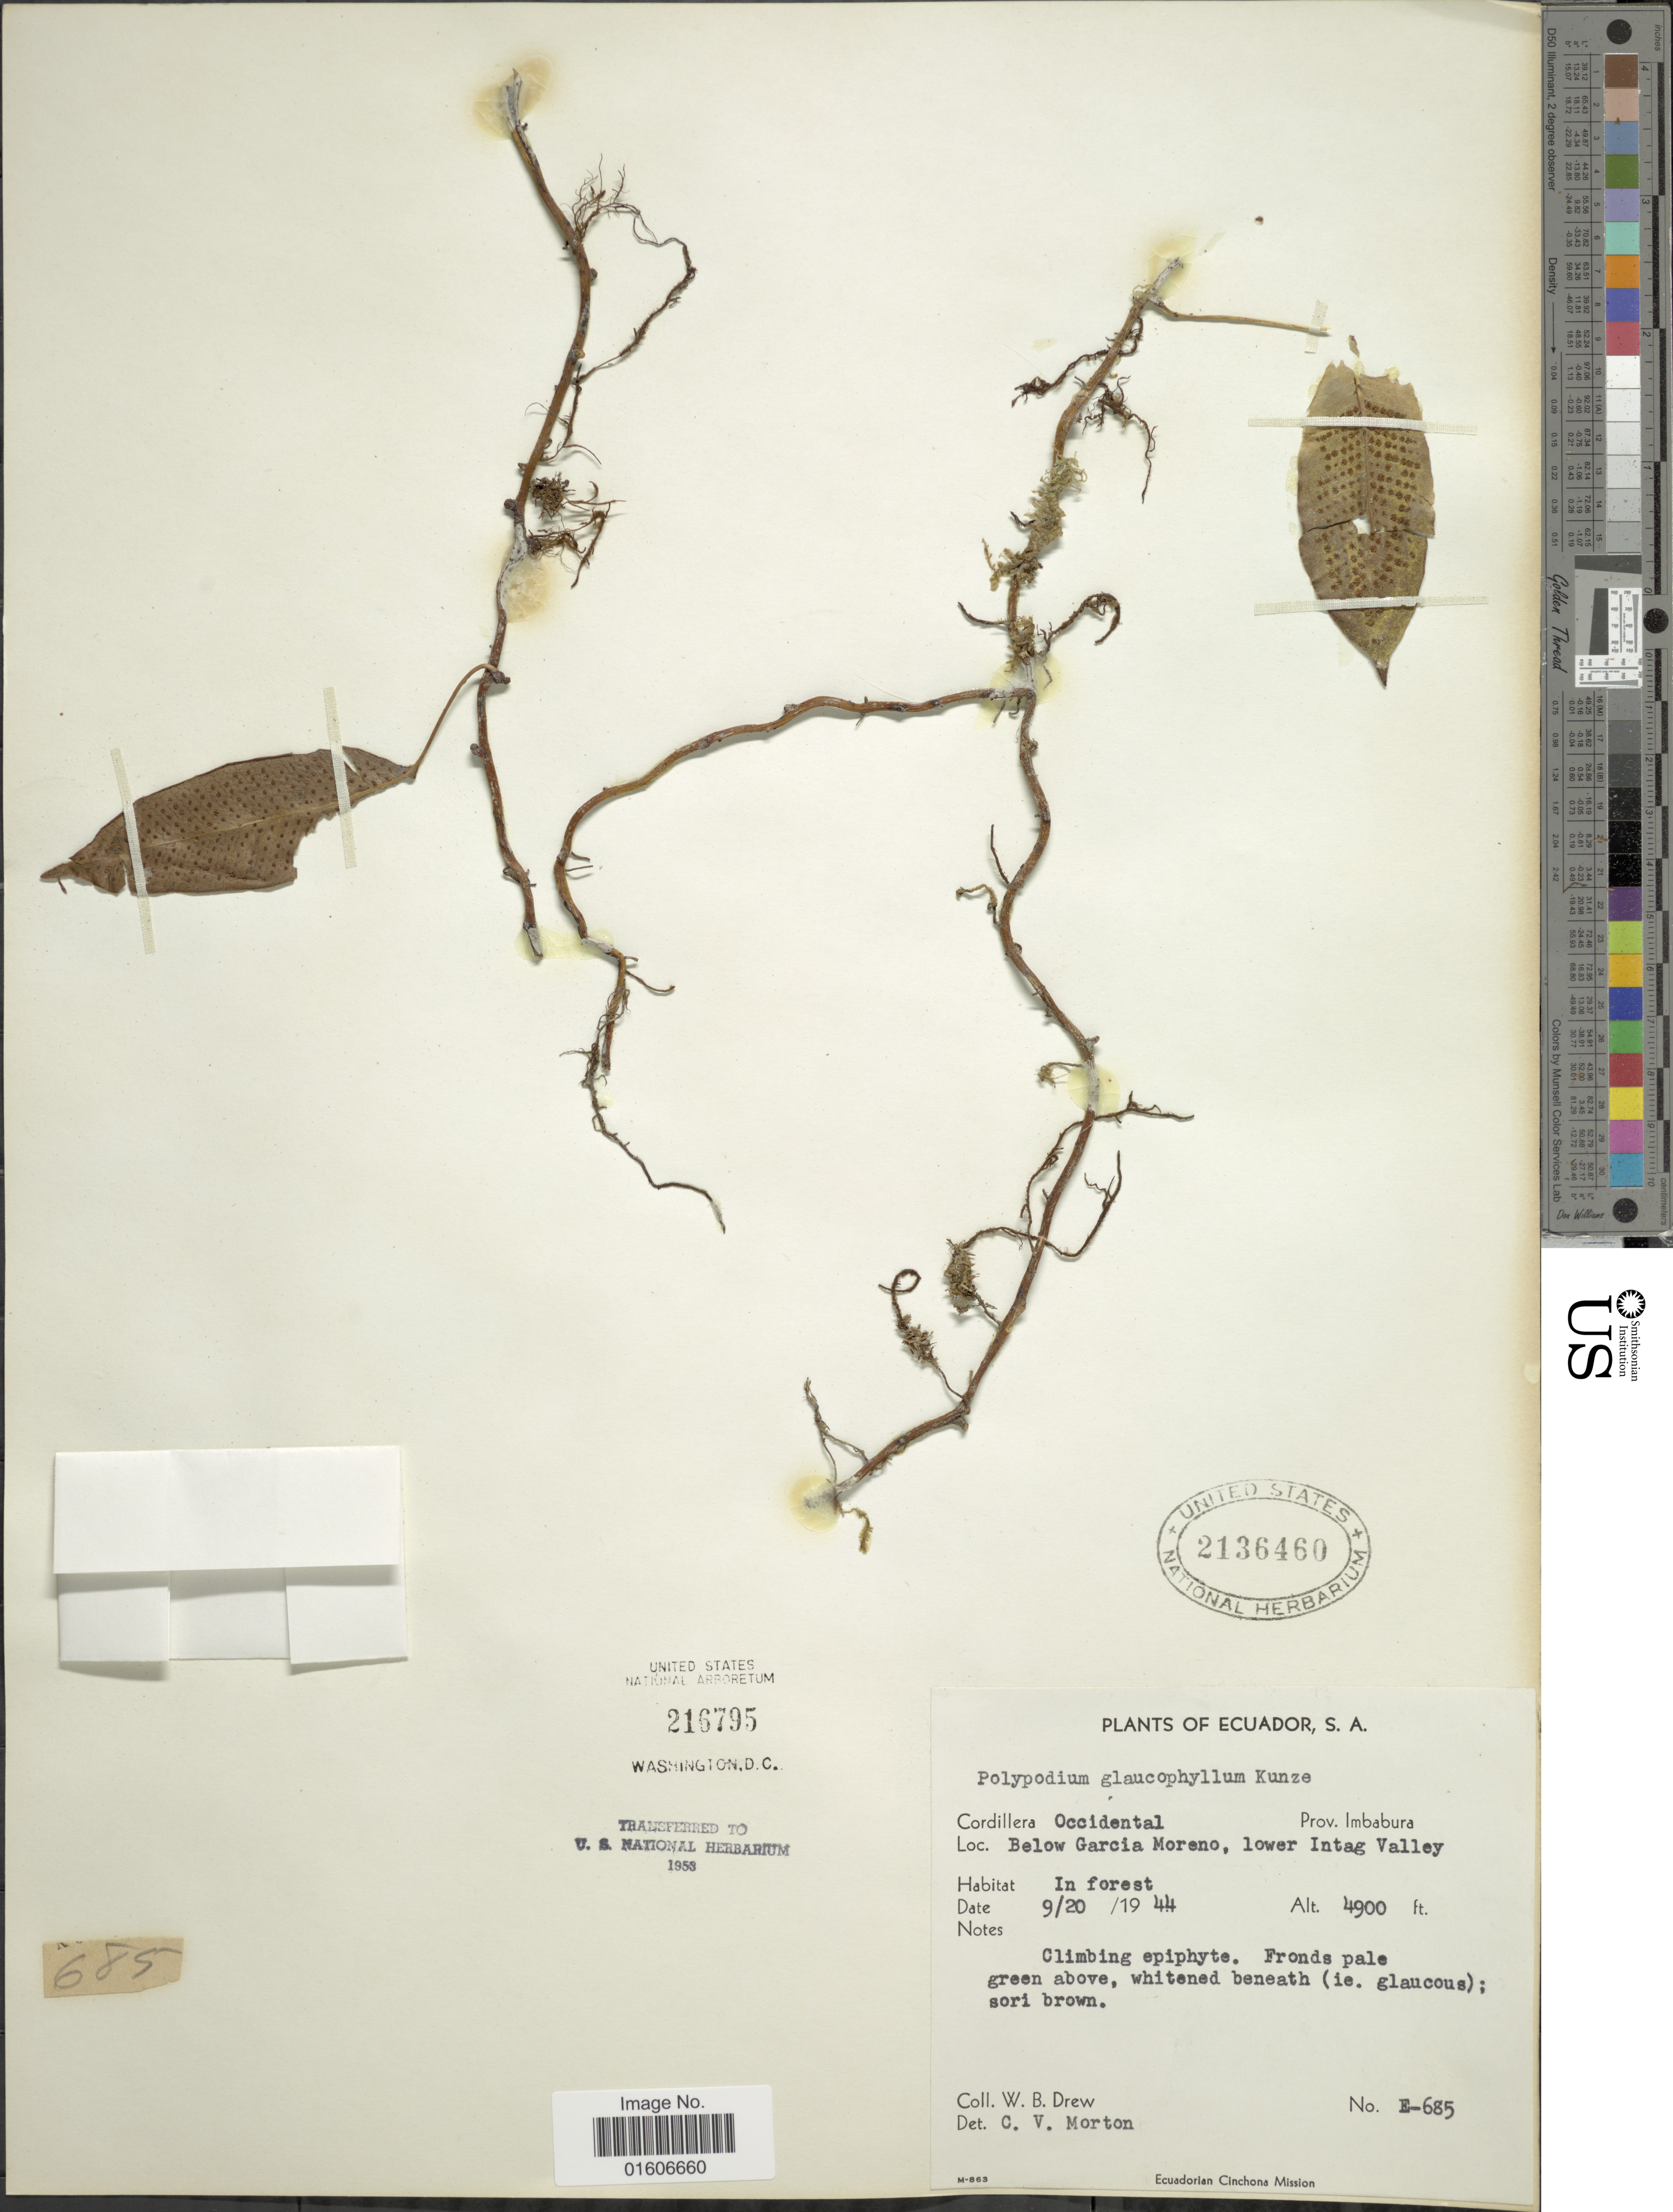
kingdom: Plantae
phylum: Tracheophyta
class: Polypodiopsida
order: Polypodiales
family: Polypodiaceae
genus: Serpocaulon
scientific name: Serpocaulon levigatum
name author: (Cav.) A.R. Sm.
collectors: W. B. Drew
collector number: E-685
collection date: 1944-09-20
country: Ecuador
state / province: Imbabura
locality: Cordillera Occidental. Prov. Imbabura. Below Garcia Moreno, lower Intag Valley.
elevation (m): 1494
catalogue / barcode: US 2136460